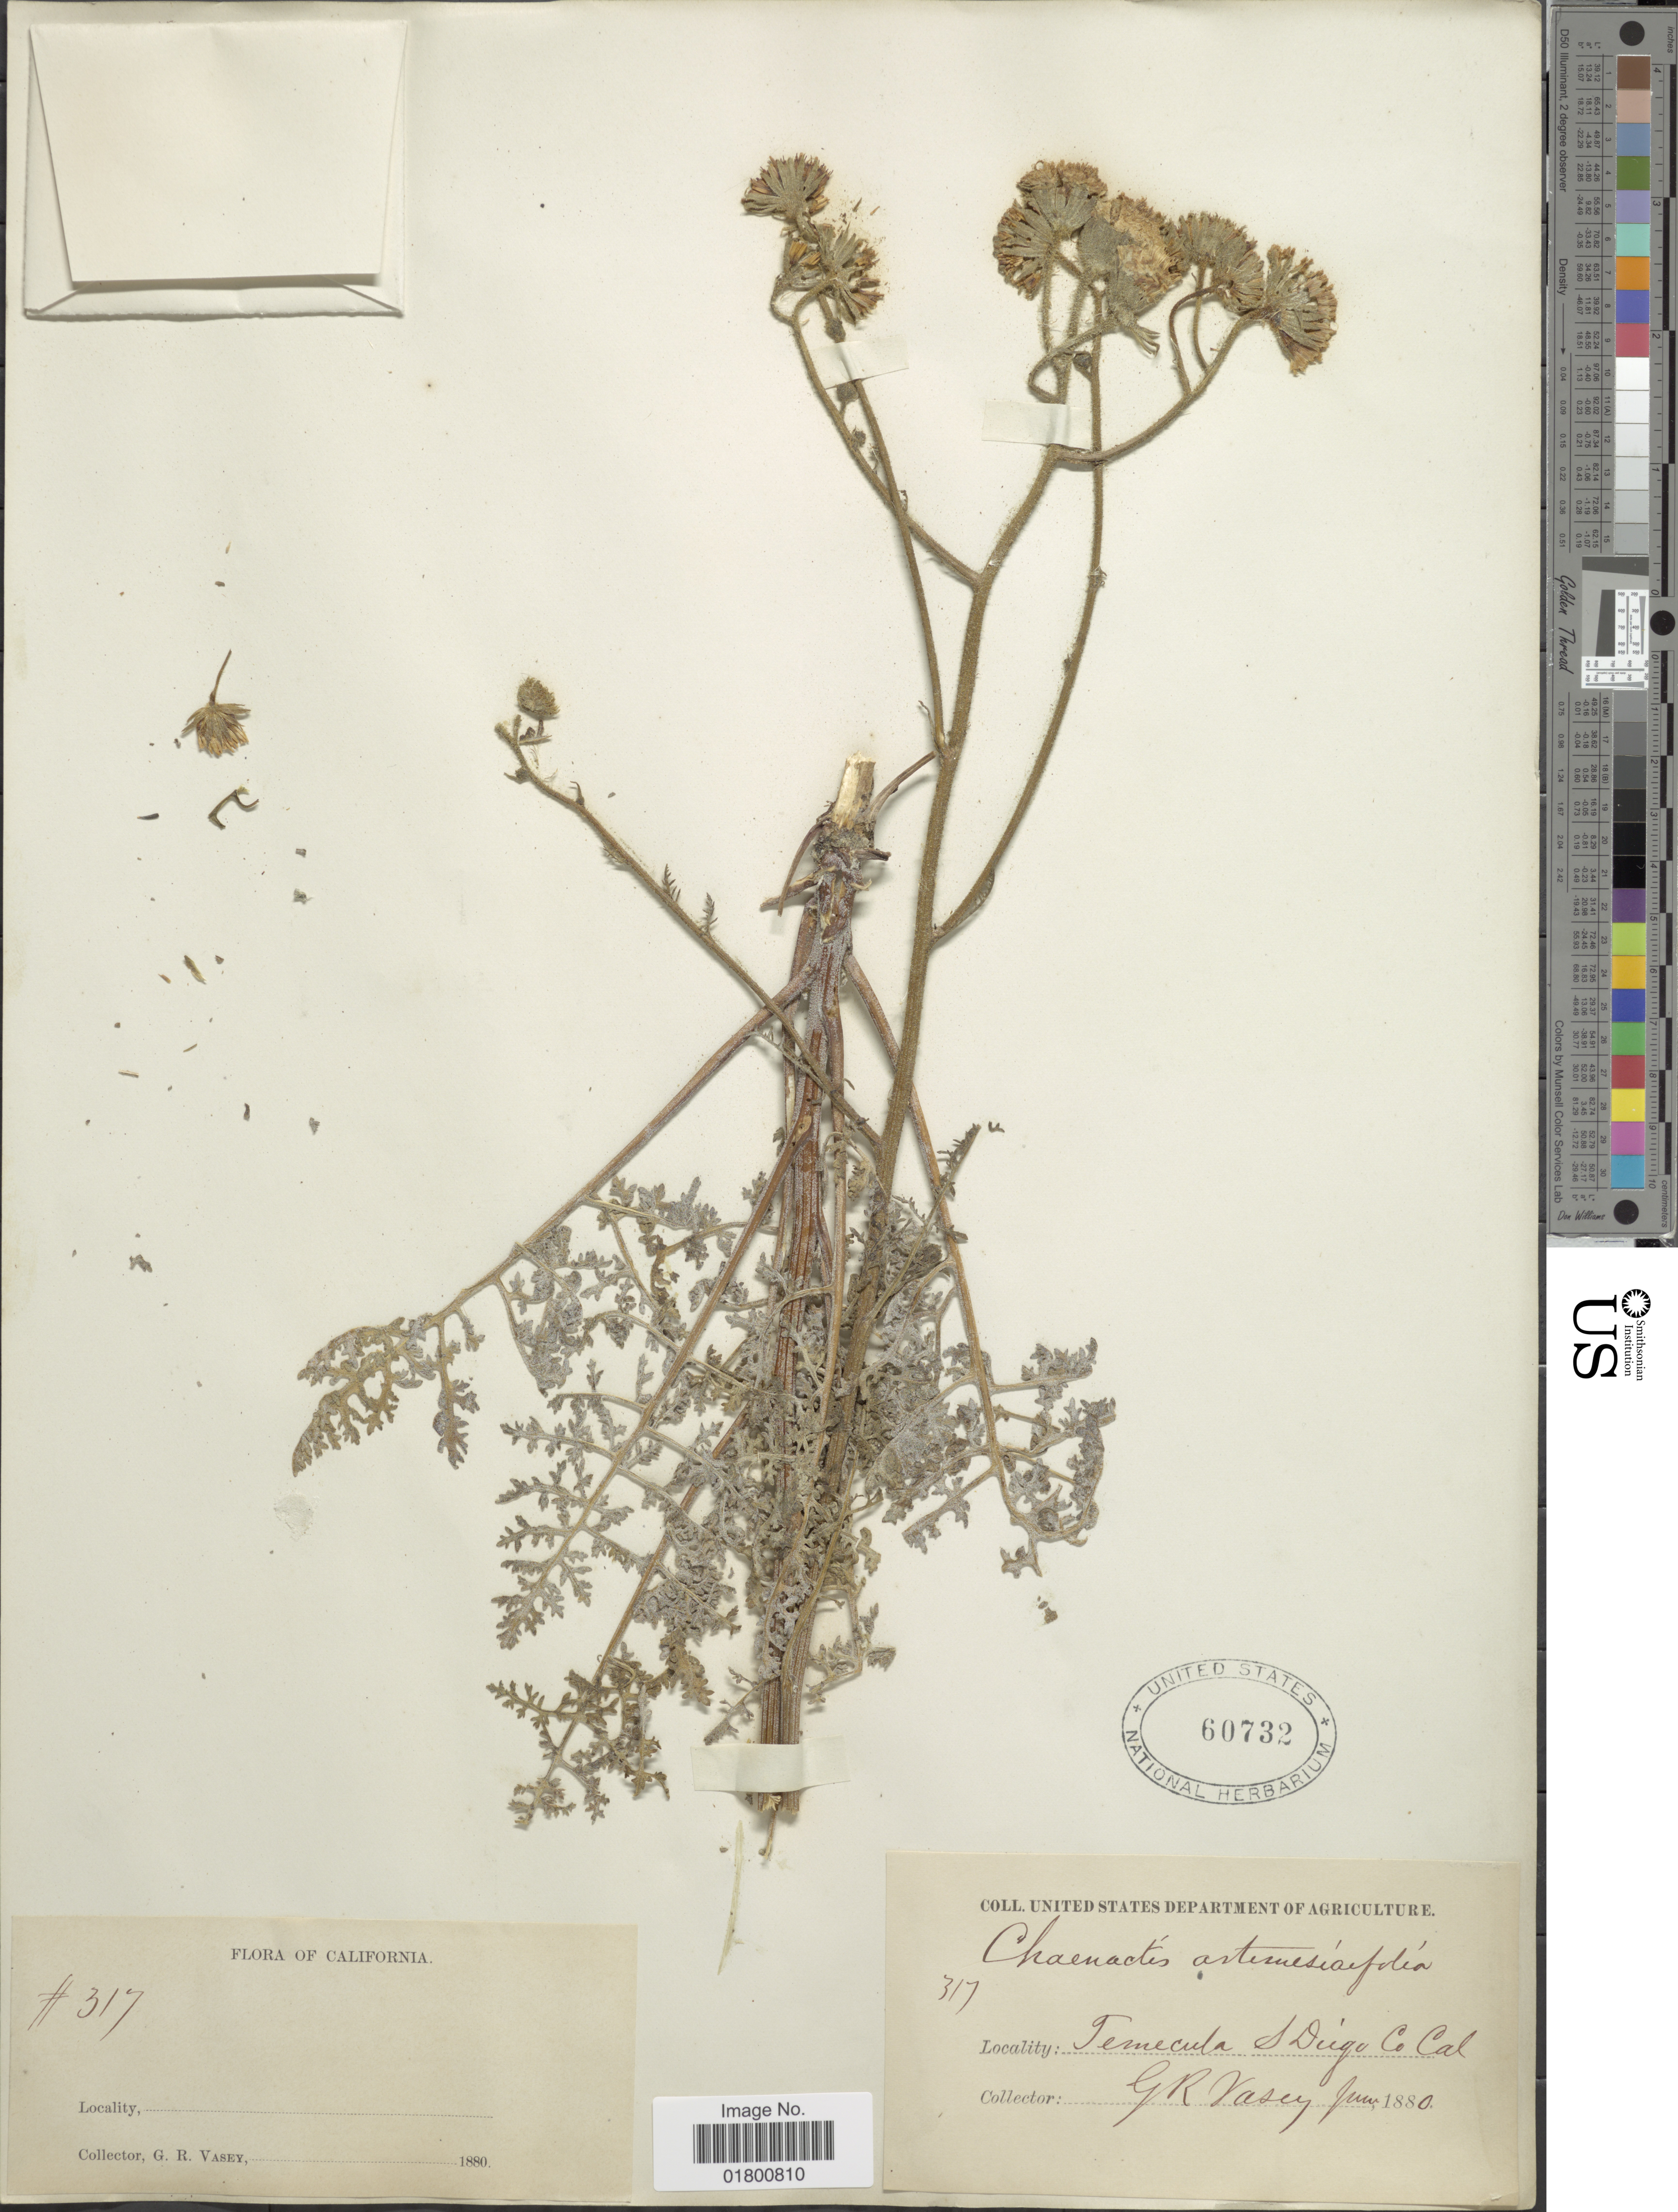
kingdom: Plantae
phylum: Tracheophyta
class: Magnoliopsida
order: Asterales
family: Asteraceae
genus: Chaenactis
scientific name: Chaenactis artemisiifolia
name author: A. Gray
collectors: G. R. Vasey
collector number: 317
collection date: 1880-06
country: United States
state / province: California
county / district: San Diego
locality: Temecula S. Diego Co., Cal.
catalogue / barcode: US 60732